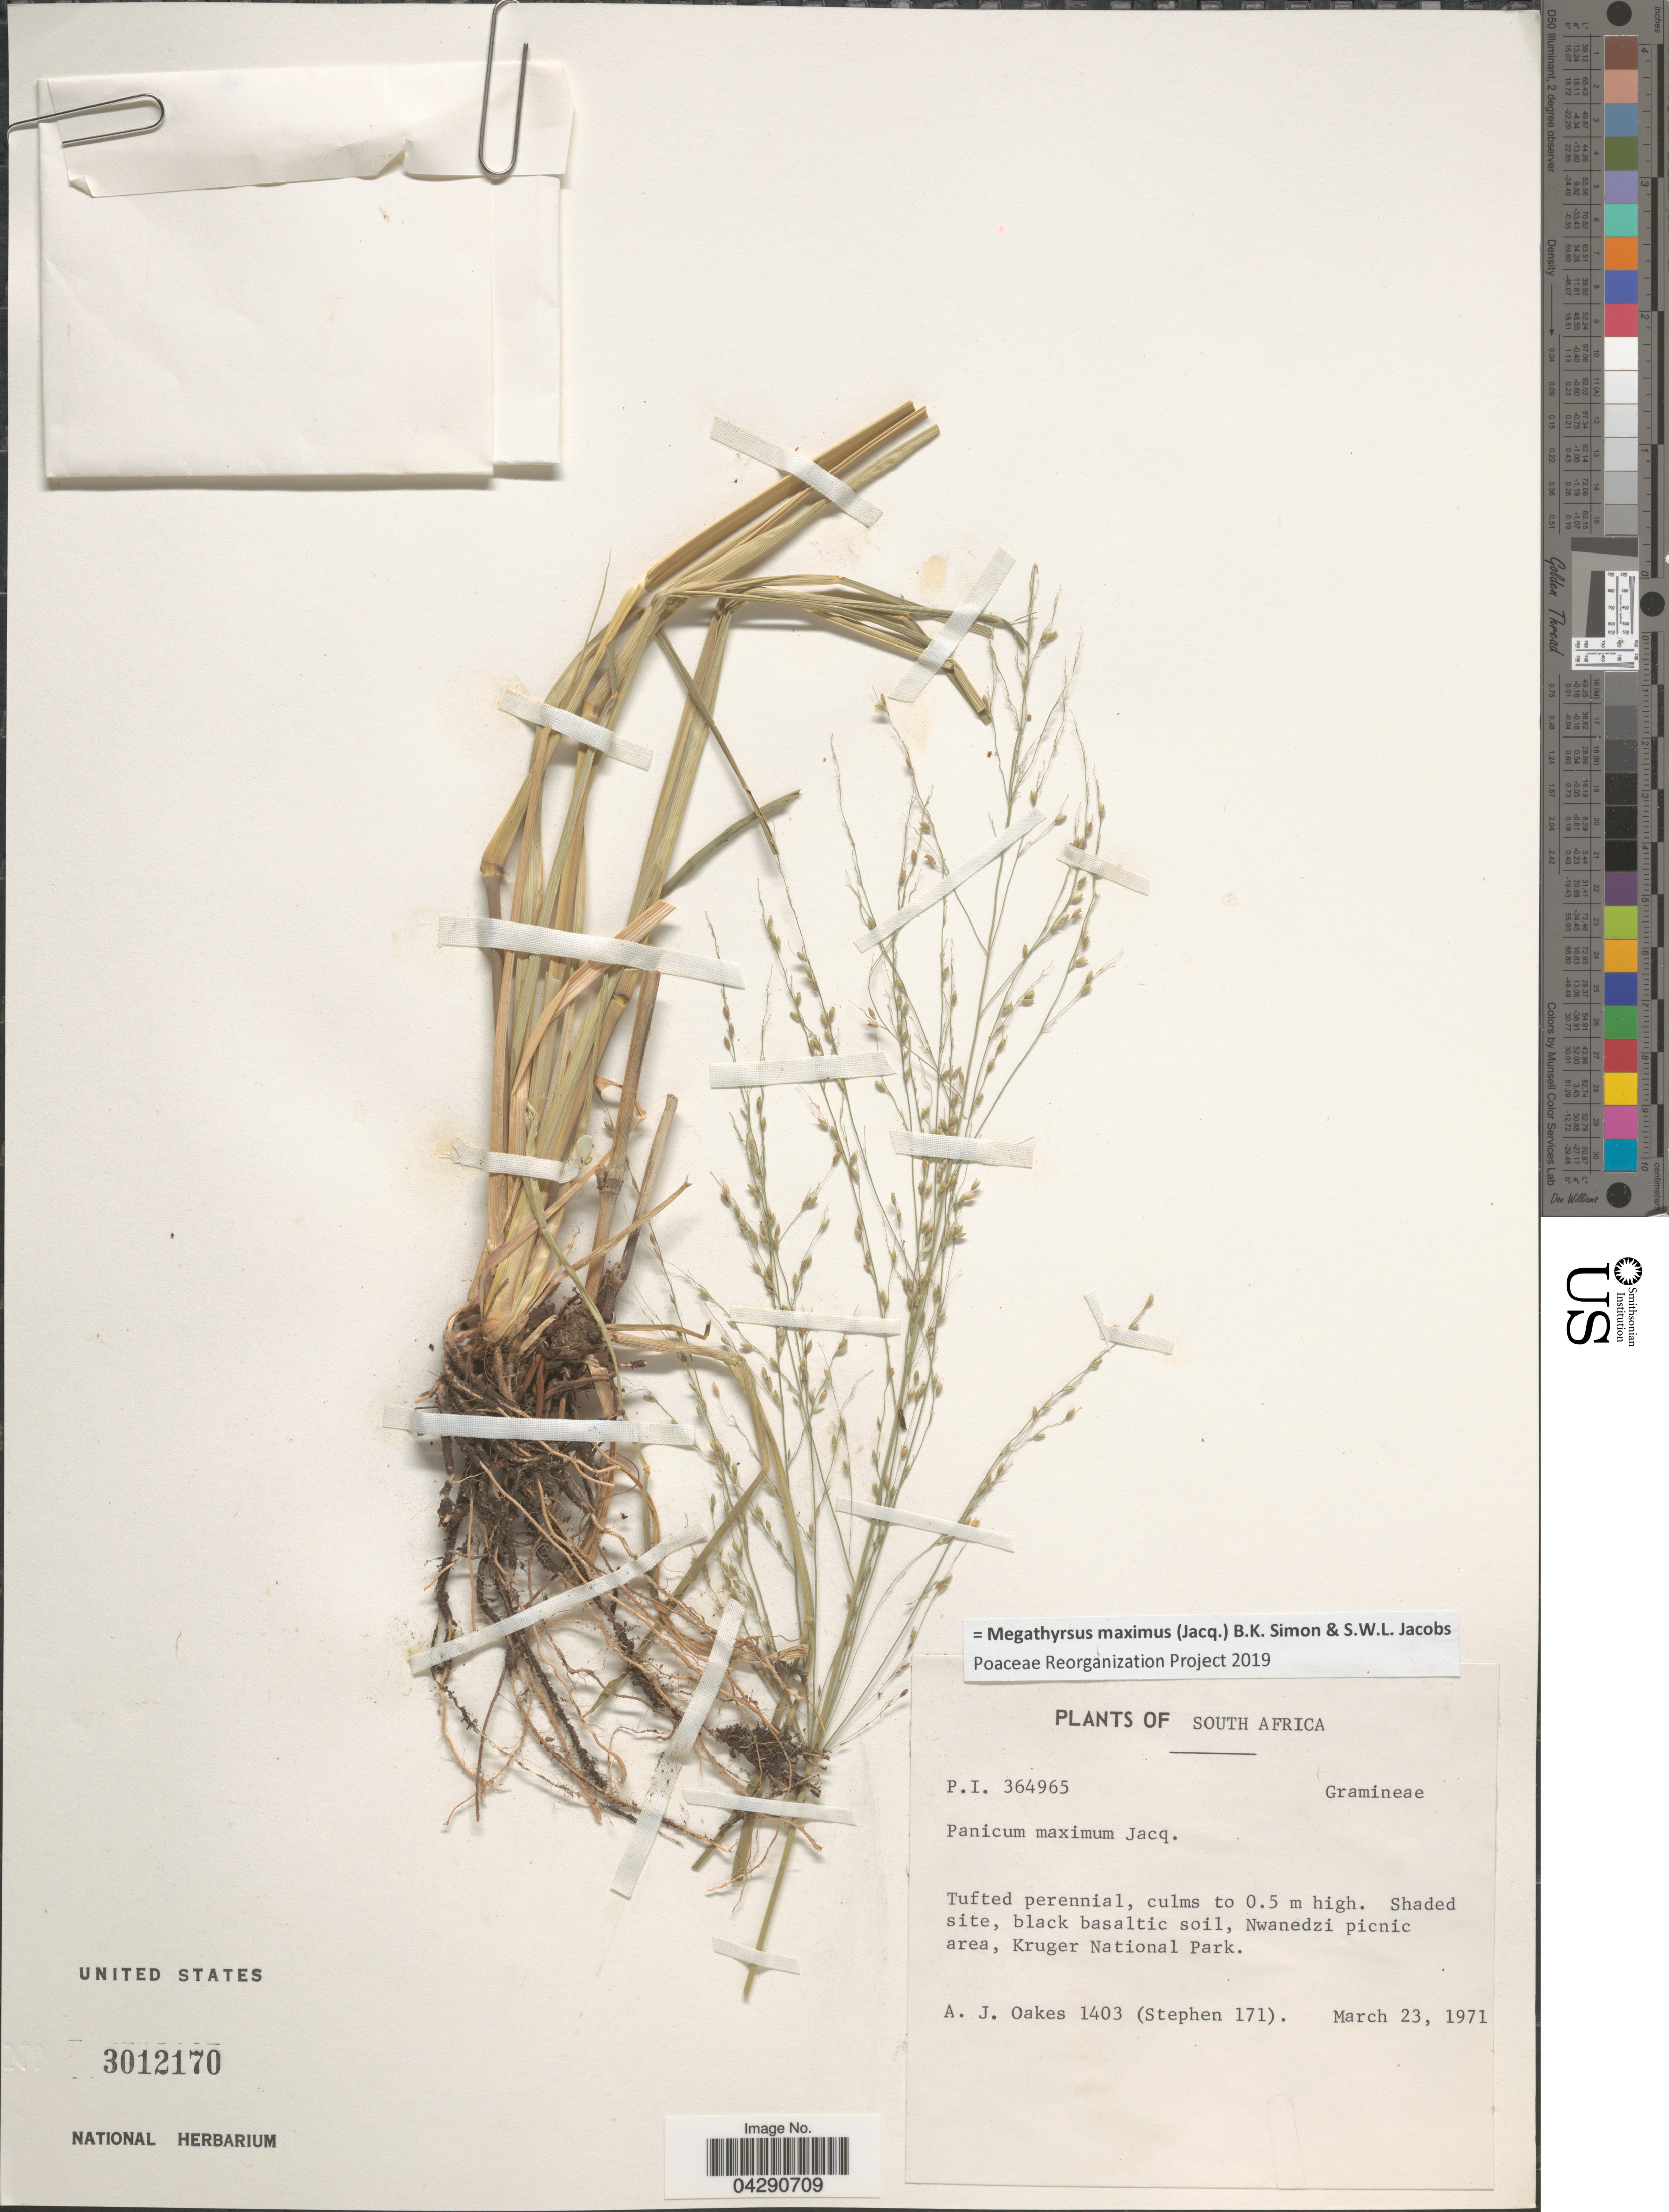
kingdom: Plantae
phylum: Tracheophyta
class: Liliopsida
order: Poales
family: Poaceae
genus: Megathyrsus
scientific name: Megathyrsus maximus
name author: (Jacq.) B.K. Simon & S.W.L. Jacobs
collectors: A. Oakes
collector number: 1403/171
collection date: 1971-03-23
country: South Africa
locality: Nwanedzi picnic area, Kruger National Park.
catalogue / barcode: US 3012170